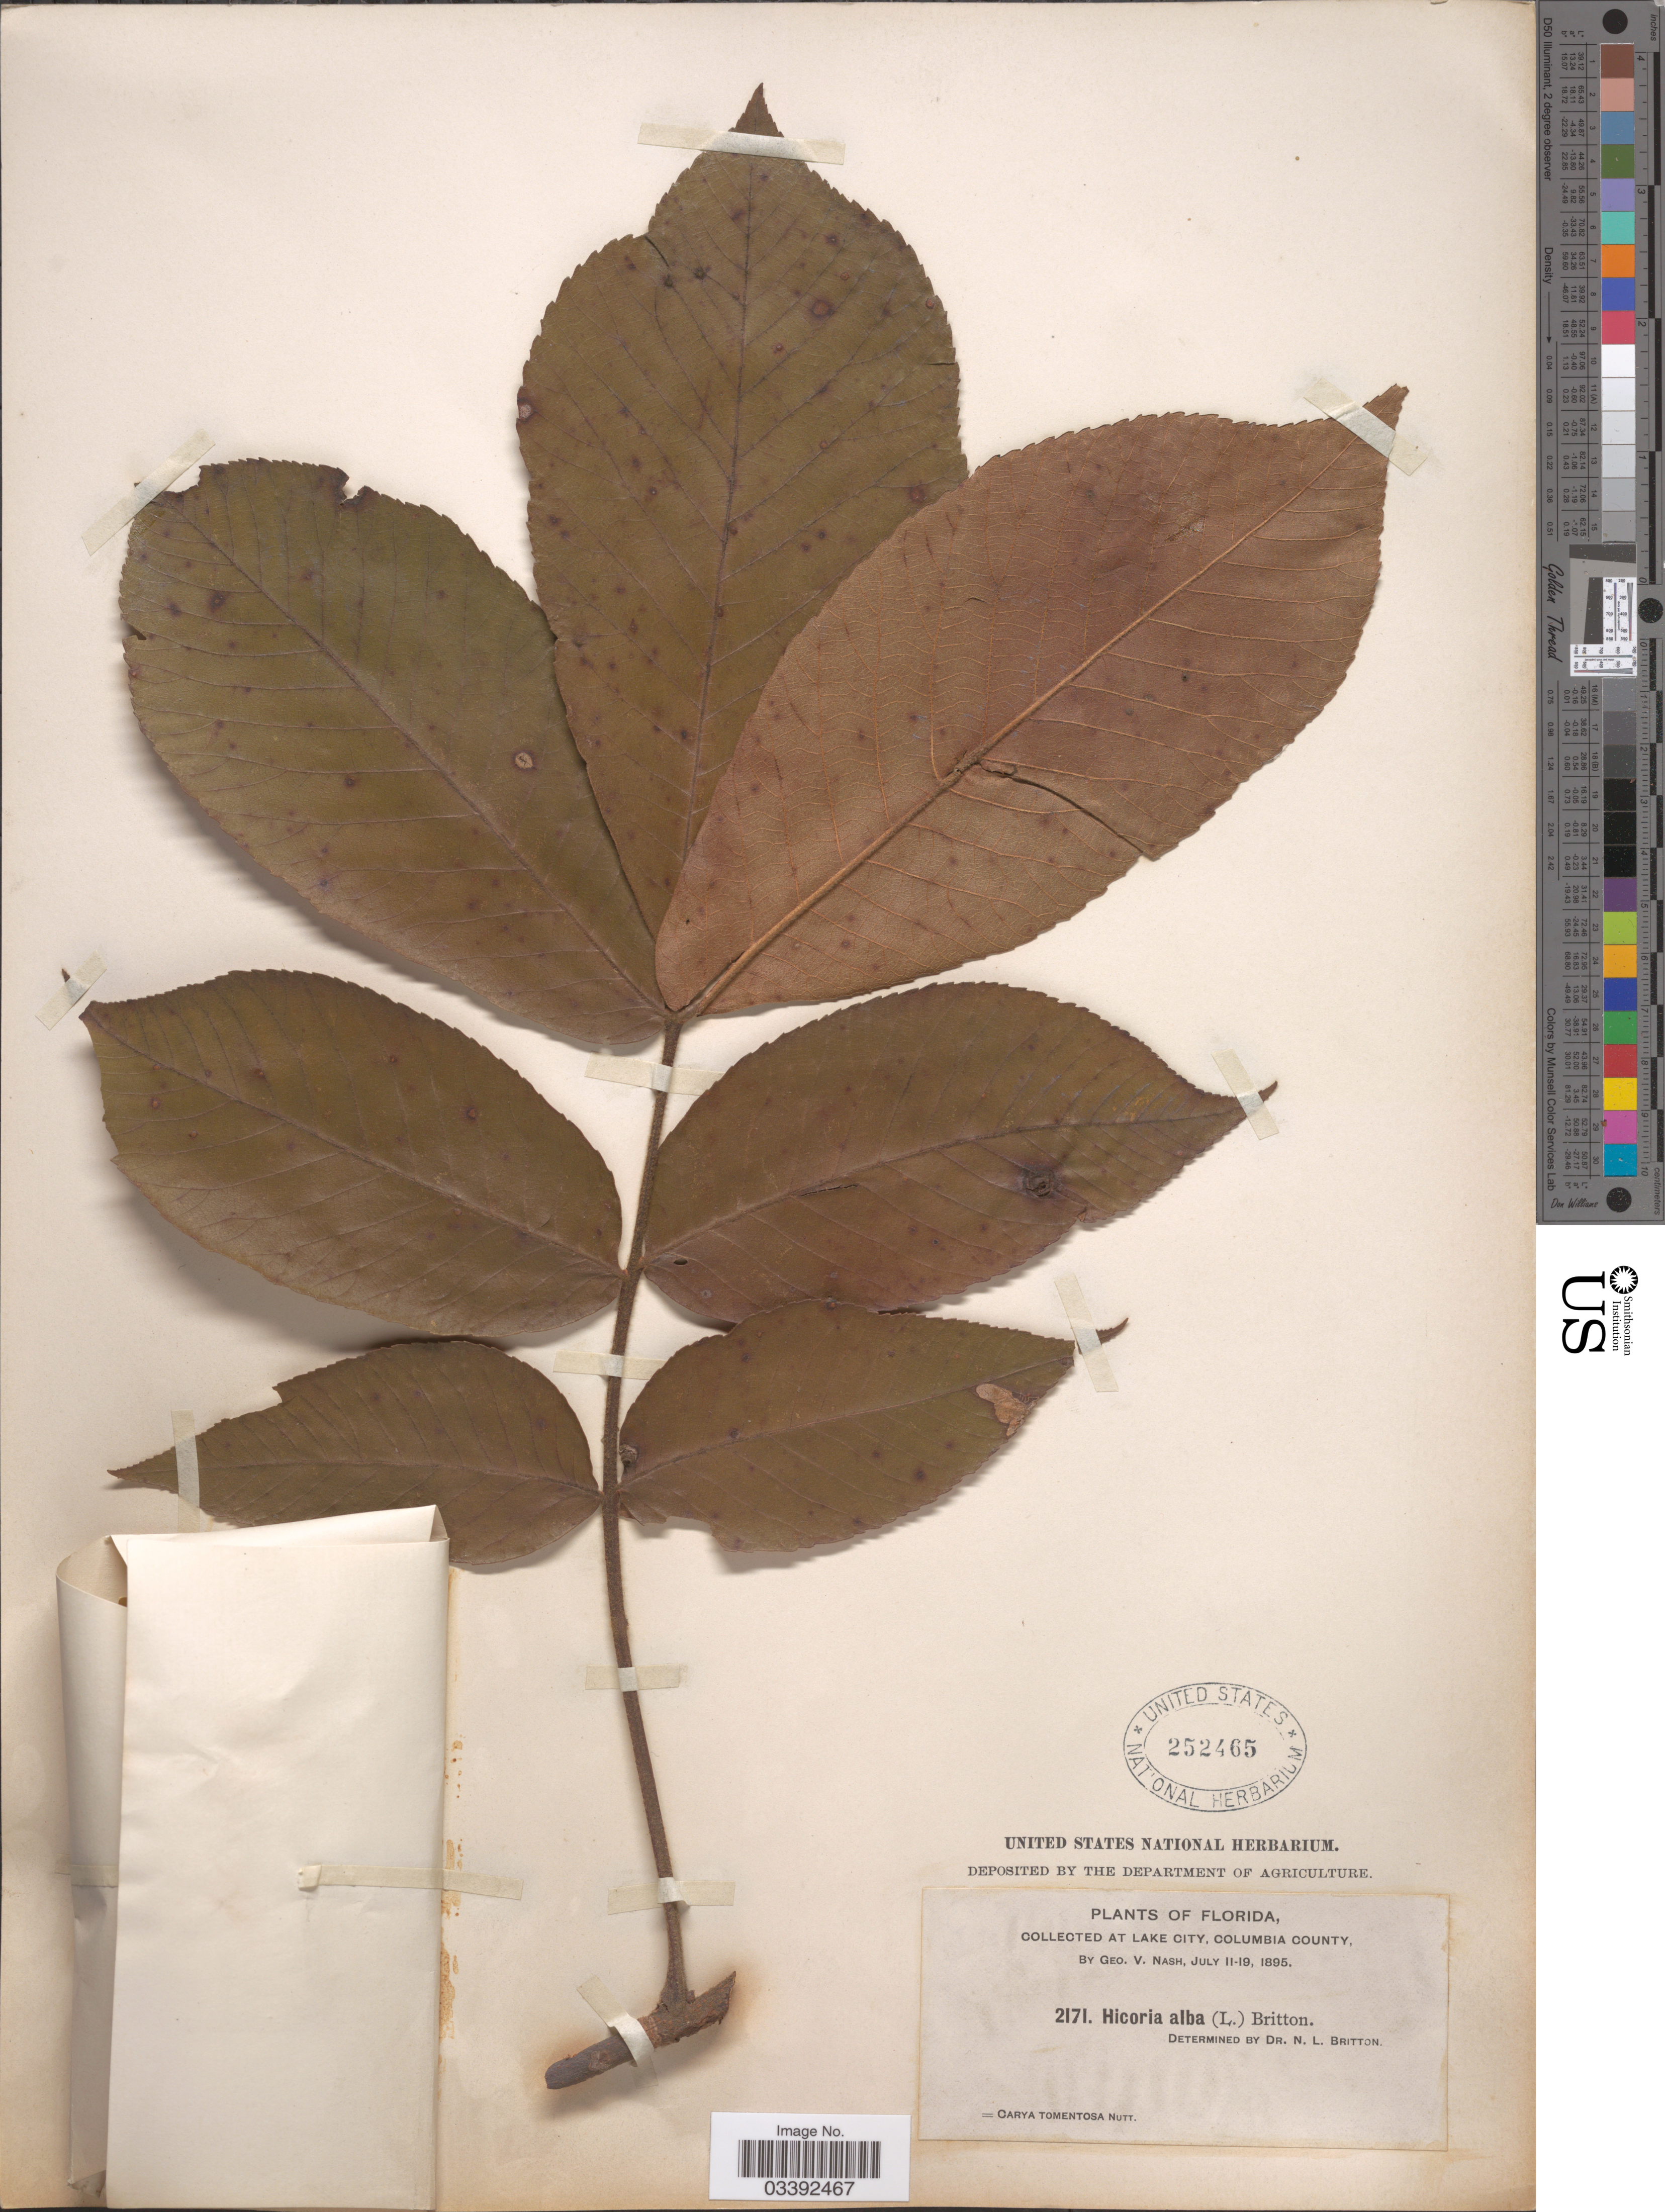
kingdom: Plantae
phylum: Tracheophyta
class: Magnoliopsida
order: Fagales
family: Juglandaceae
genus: Carya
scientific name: Carya tomentosa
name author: (Lam.) Nutt.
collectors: G. V. Nash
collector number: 2171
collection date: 1895-07-11/1895-07-19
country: United States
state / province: Florida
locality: At Lake City, Columbia County.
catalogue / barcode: US 252465